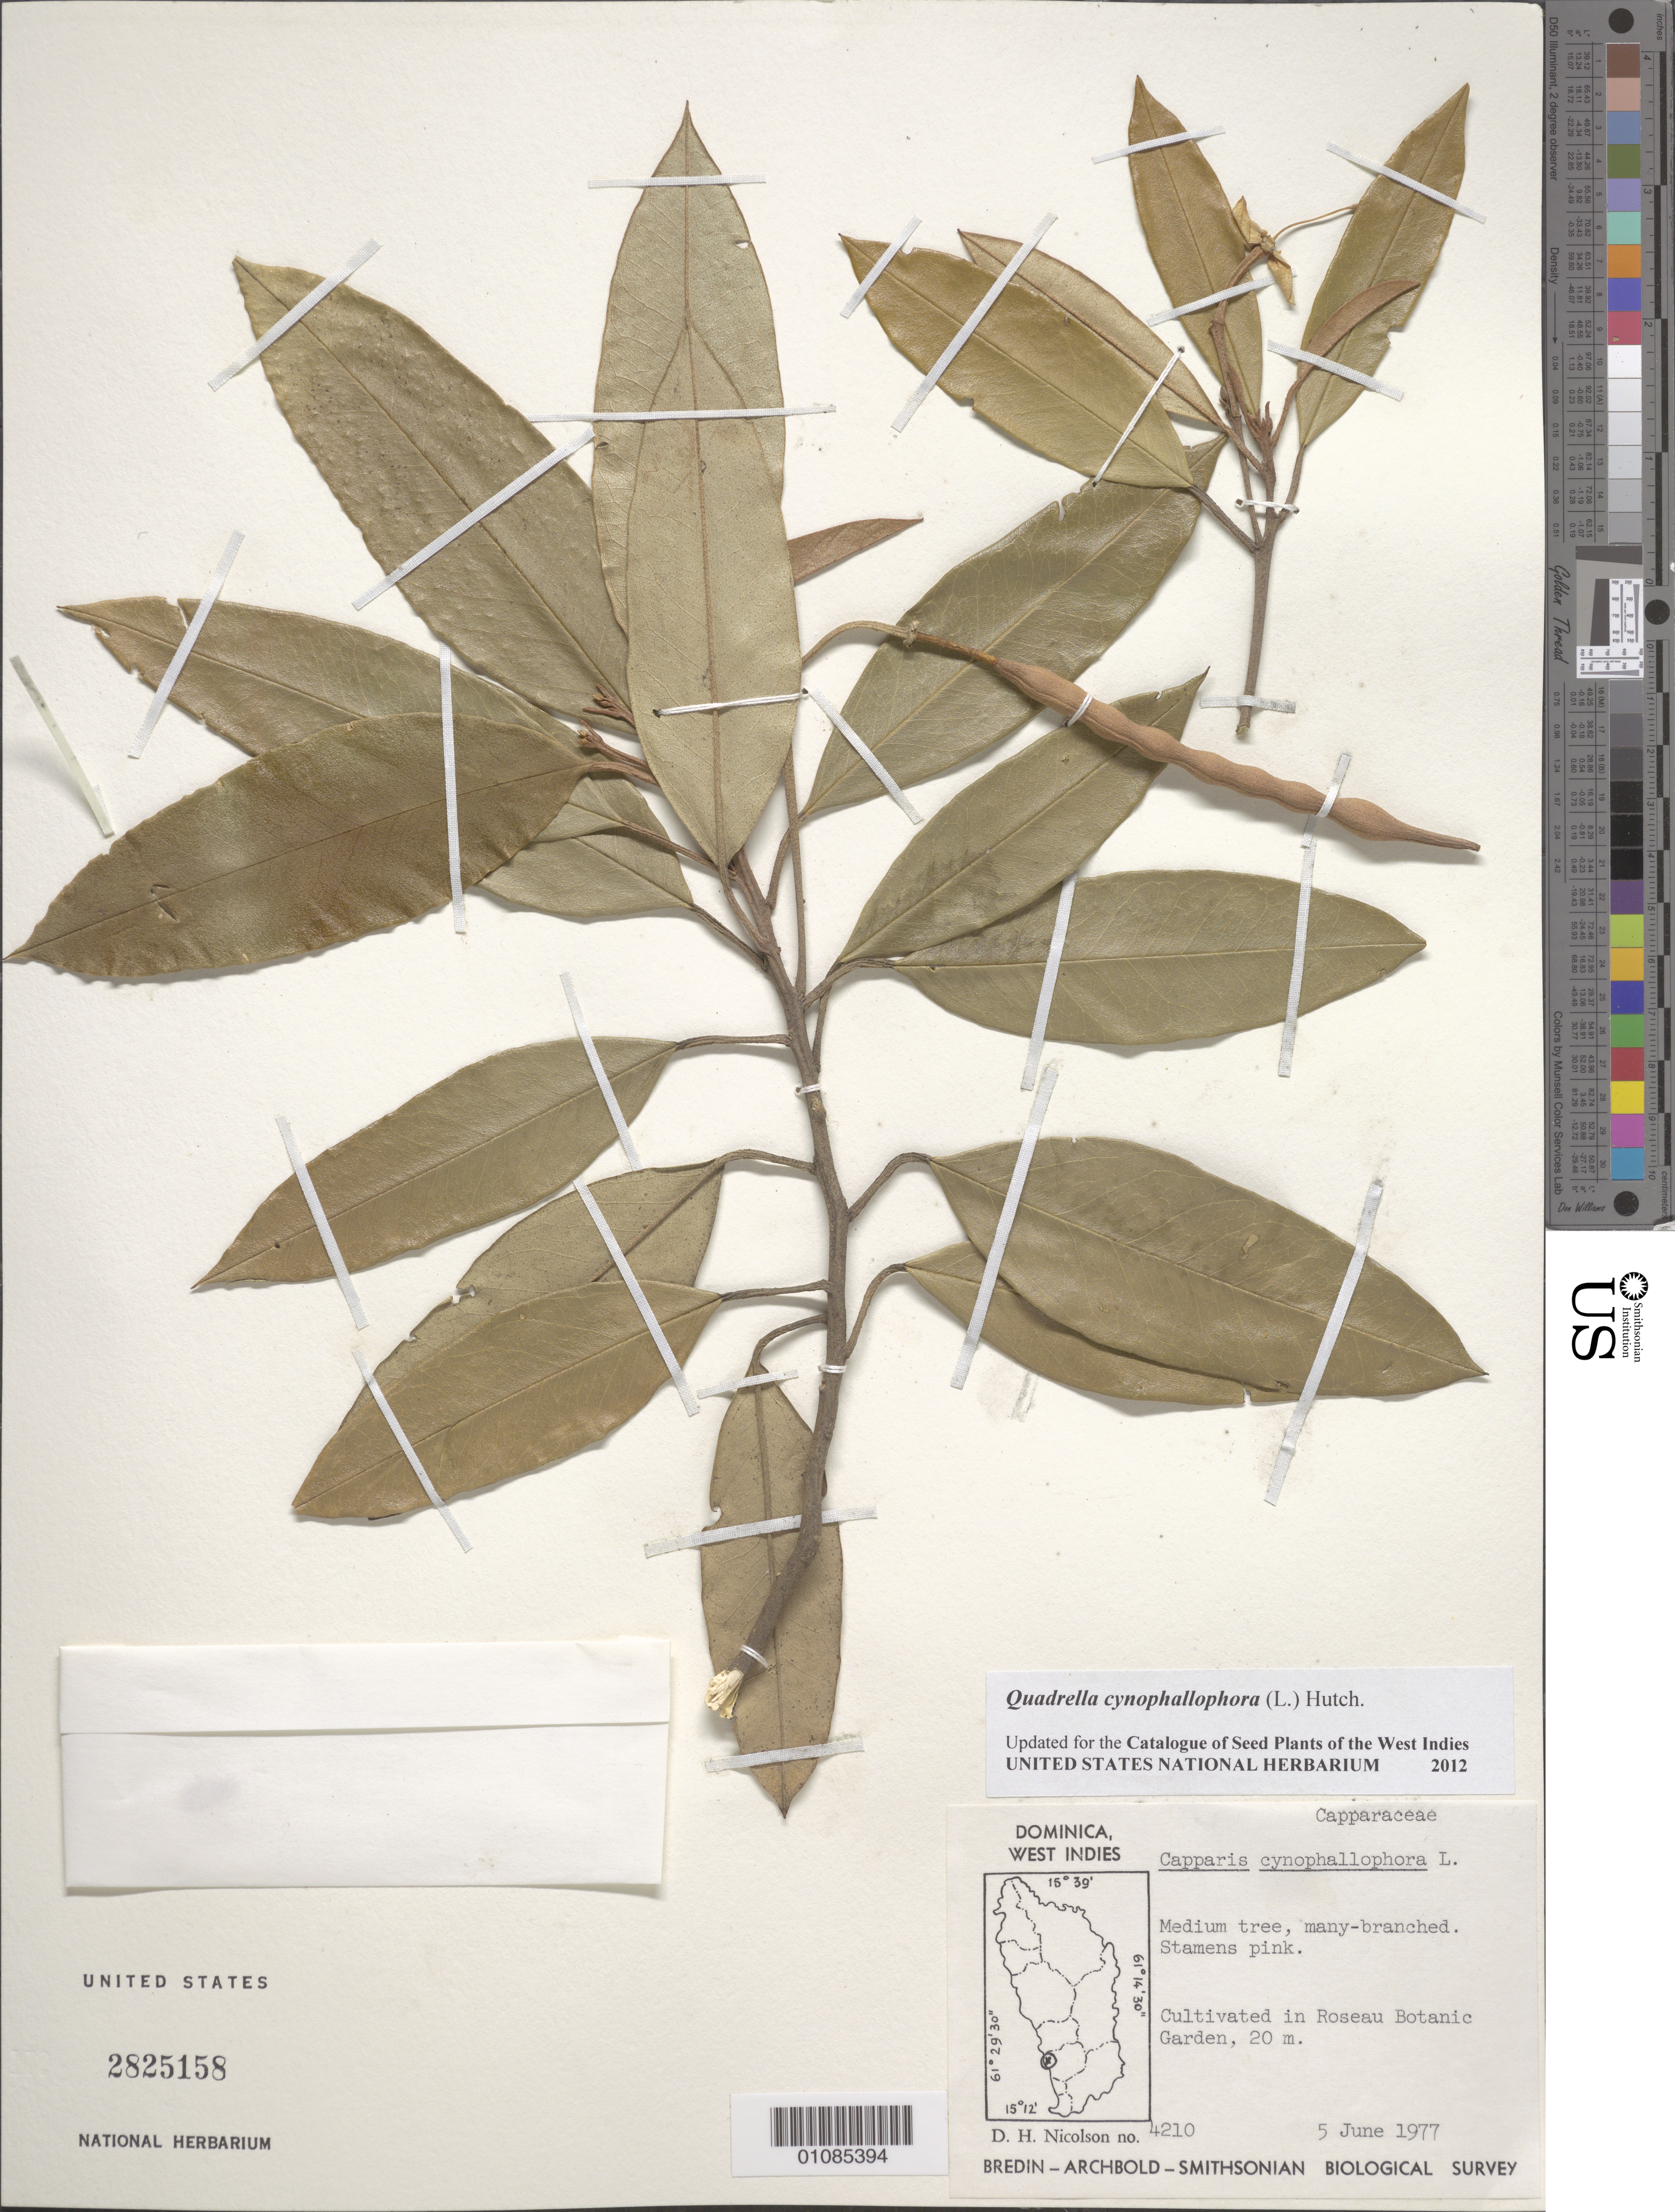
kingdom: Plantae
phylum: Tracheophyta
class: Magnoliopsida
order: Brassicales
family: Capparaceae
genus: Quadrella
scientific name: Quadrella cynophallophora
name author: (L.) Hutch.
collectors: D. H. Nicolson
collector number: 4210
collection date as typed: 05 Jun 1977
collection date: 1977-06-05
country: Dominica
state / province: St. George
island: Dominica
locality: Cultivated in Roseau Botanic Garden.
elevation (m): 20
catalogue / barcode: US 2825158